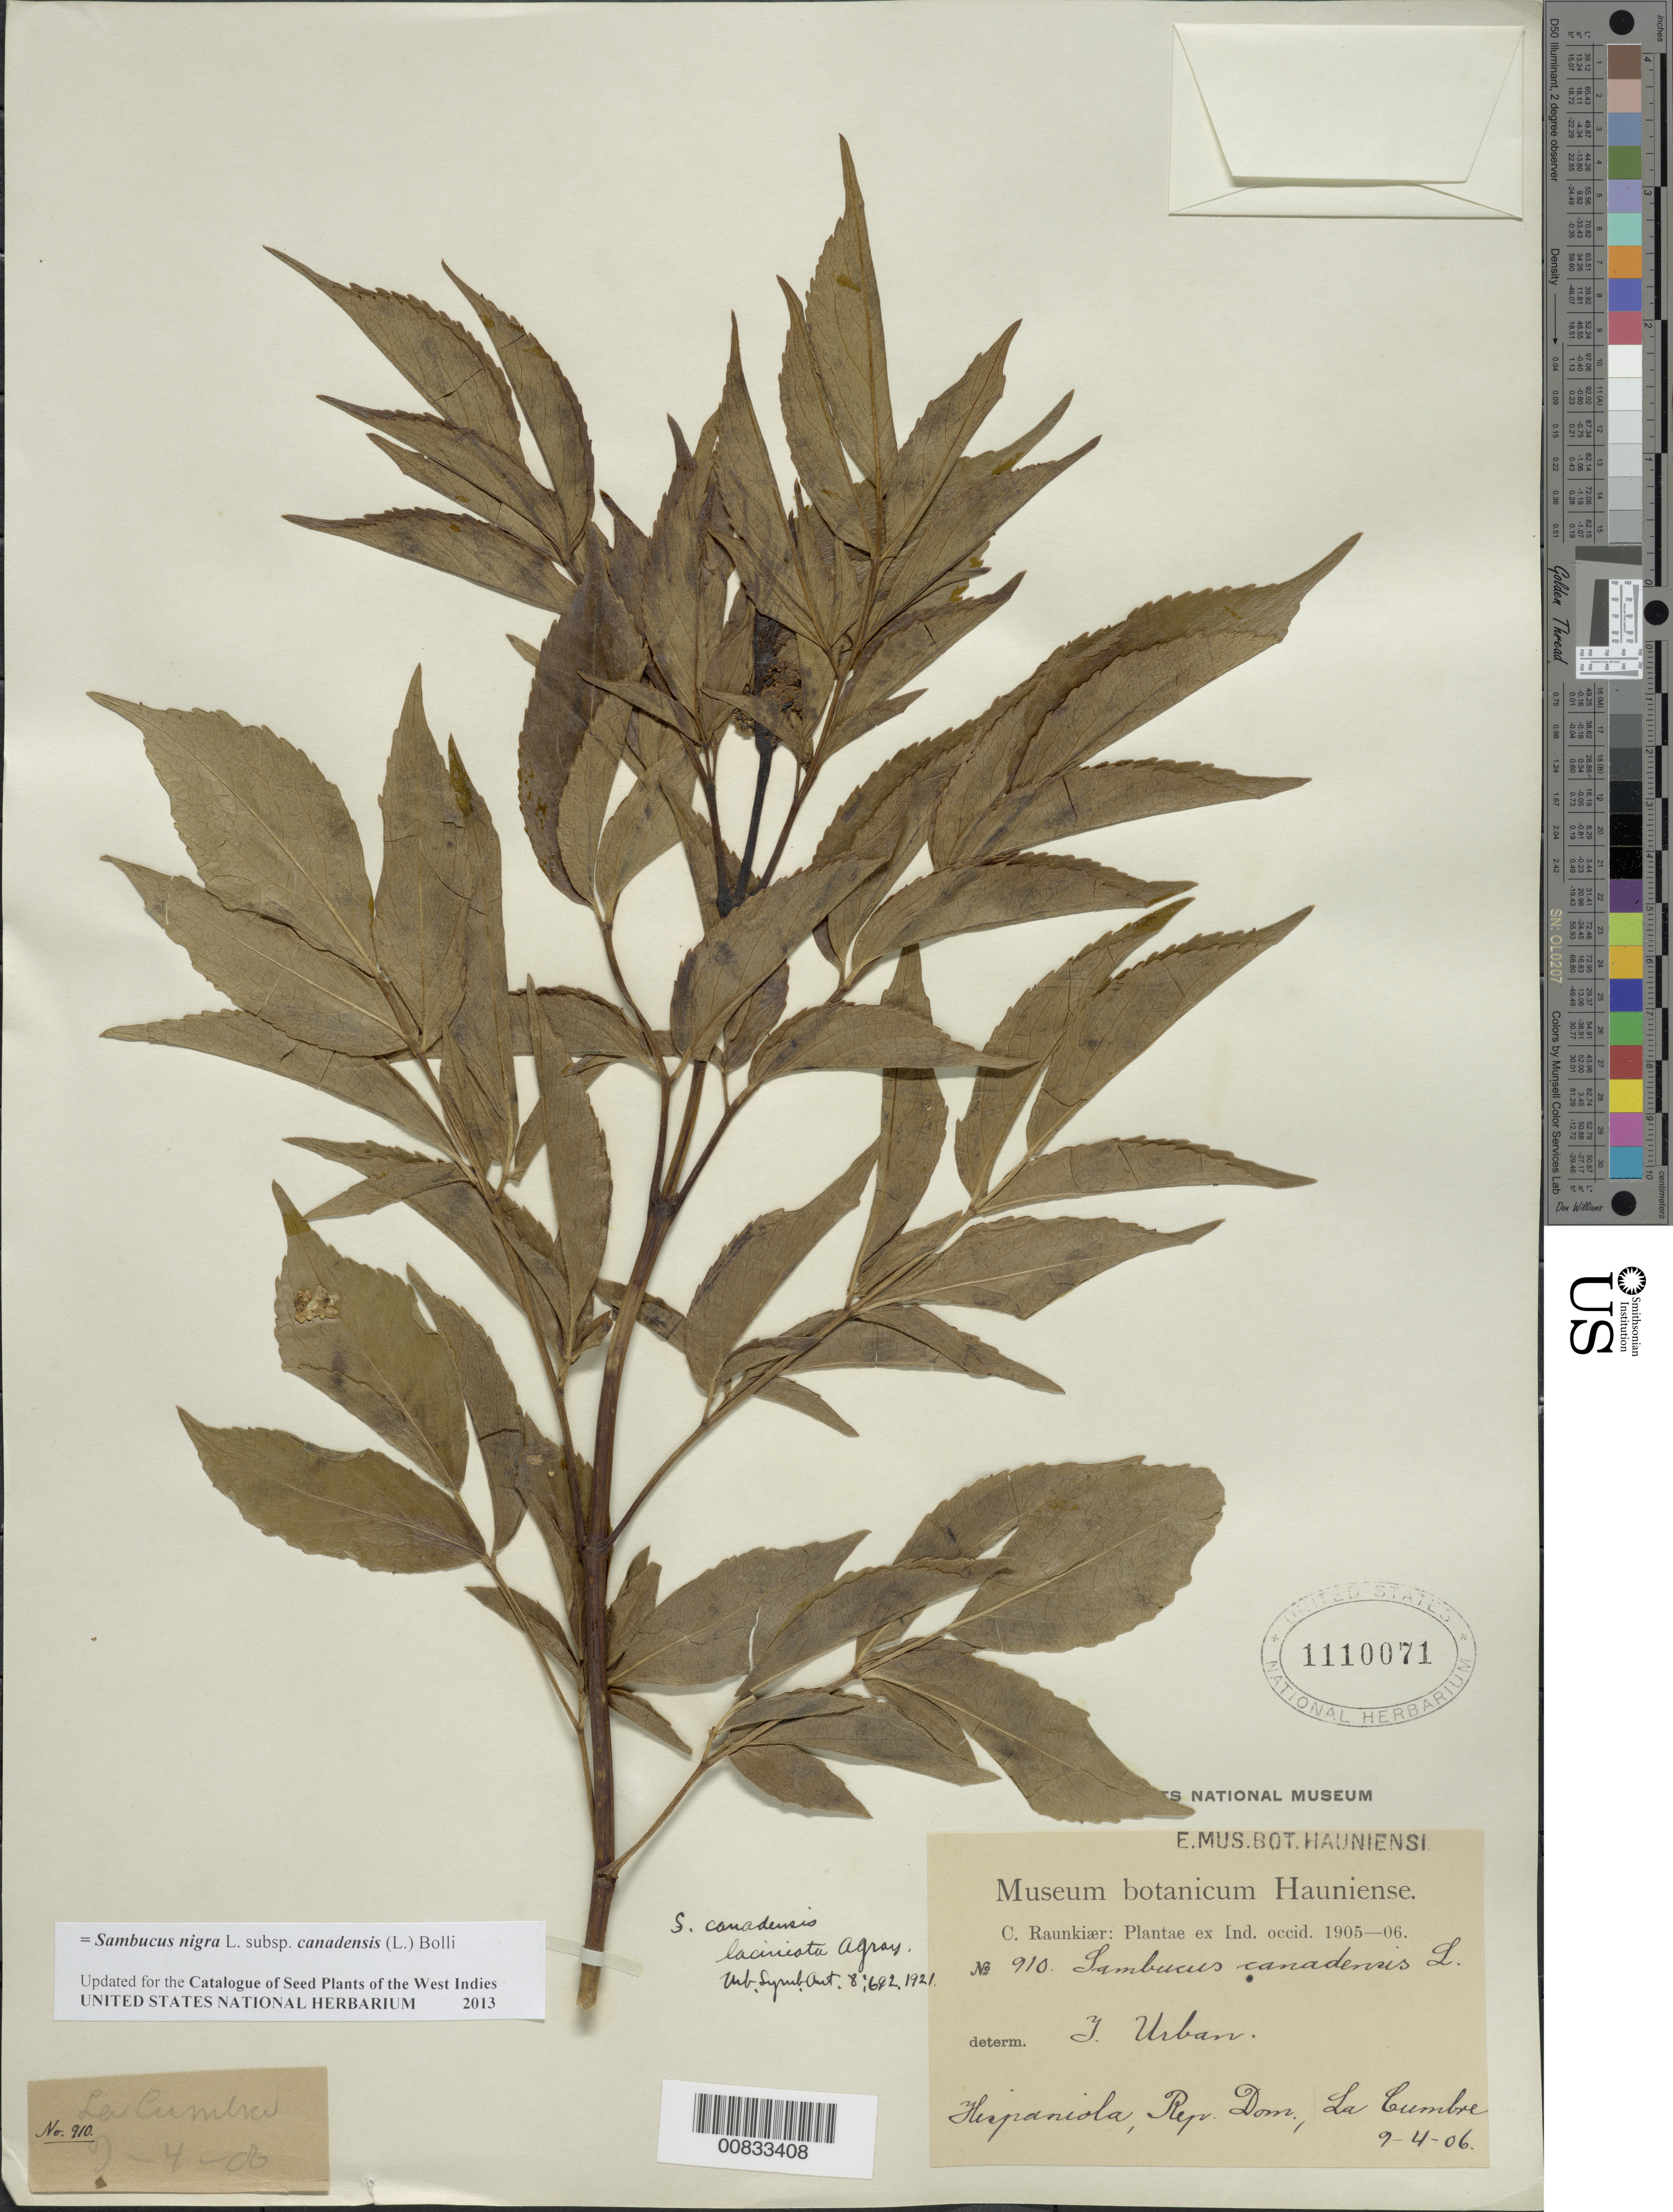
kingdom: Plantae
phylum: Tracheophyta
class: Magnoliopsida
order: Dipsacales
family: Viburnaceae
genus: Sambucus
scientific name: Sambucus nigra subsp. canadensis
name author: (L.) Bolli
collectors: C. C. Raunkiaer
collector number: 910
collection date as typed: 09 Apr 1906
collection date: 1906-04-09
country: Dominican Republic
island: Hispaniola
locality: La Cumbre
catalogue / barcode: US 1110071